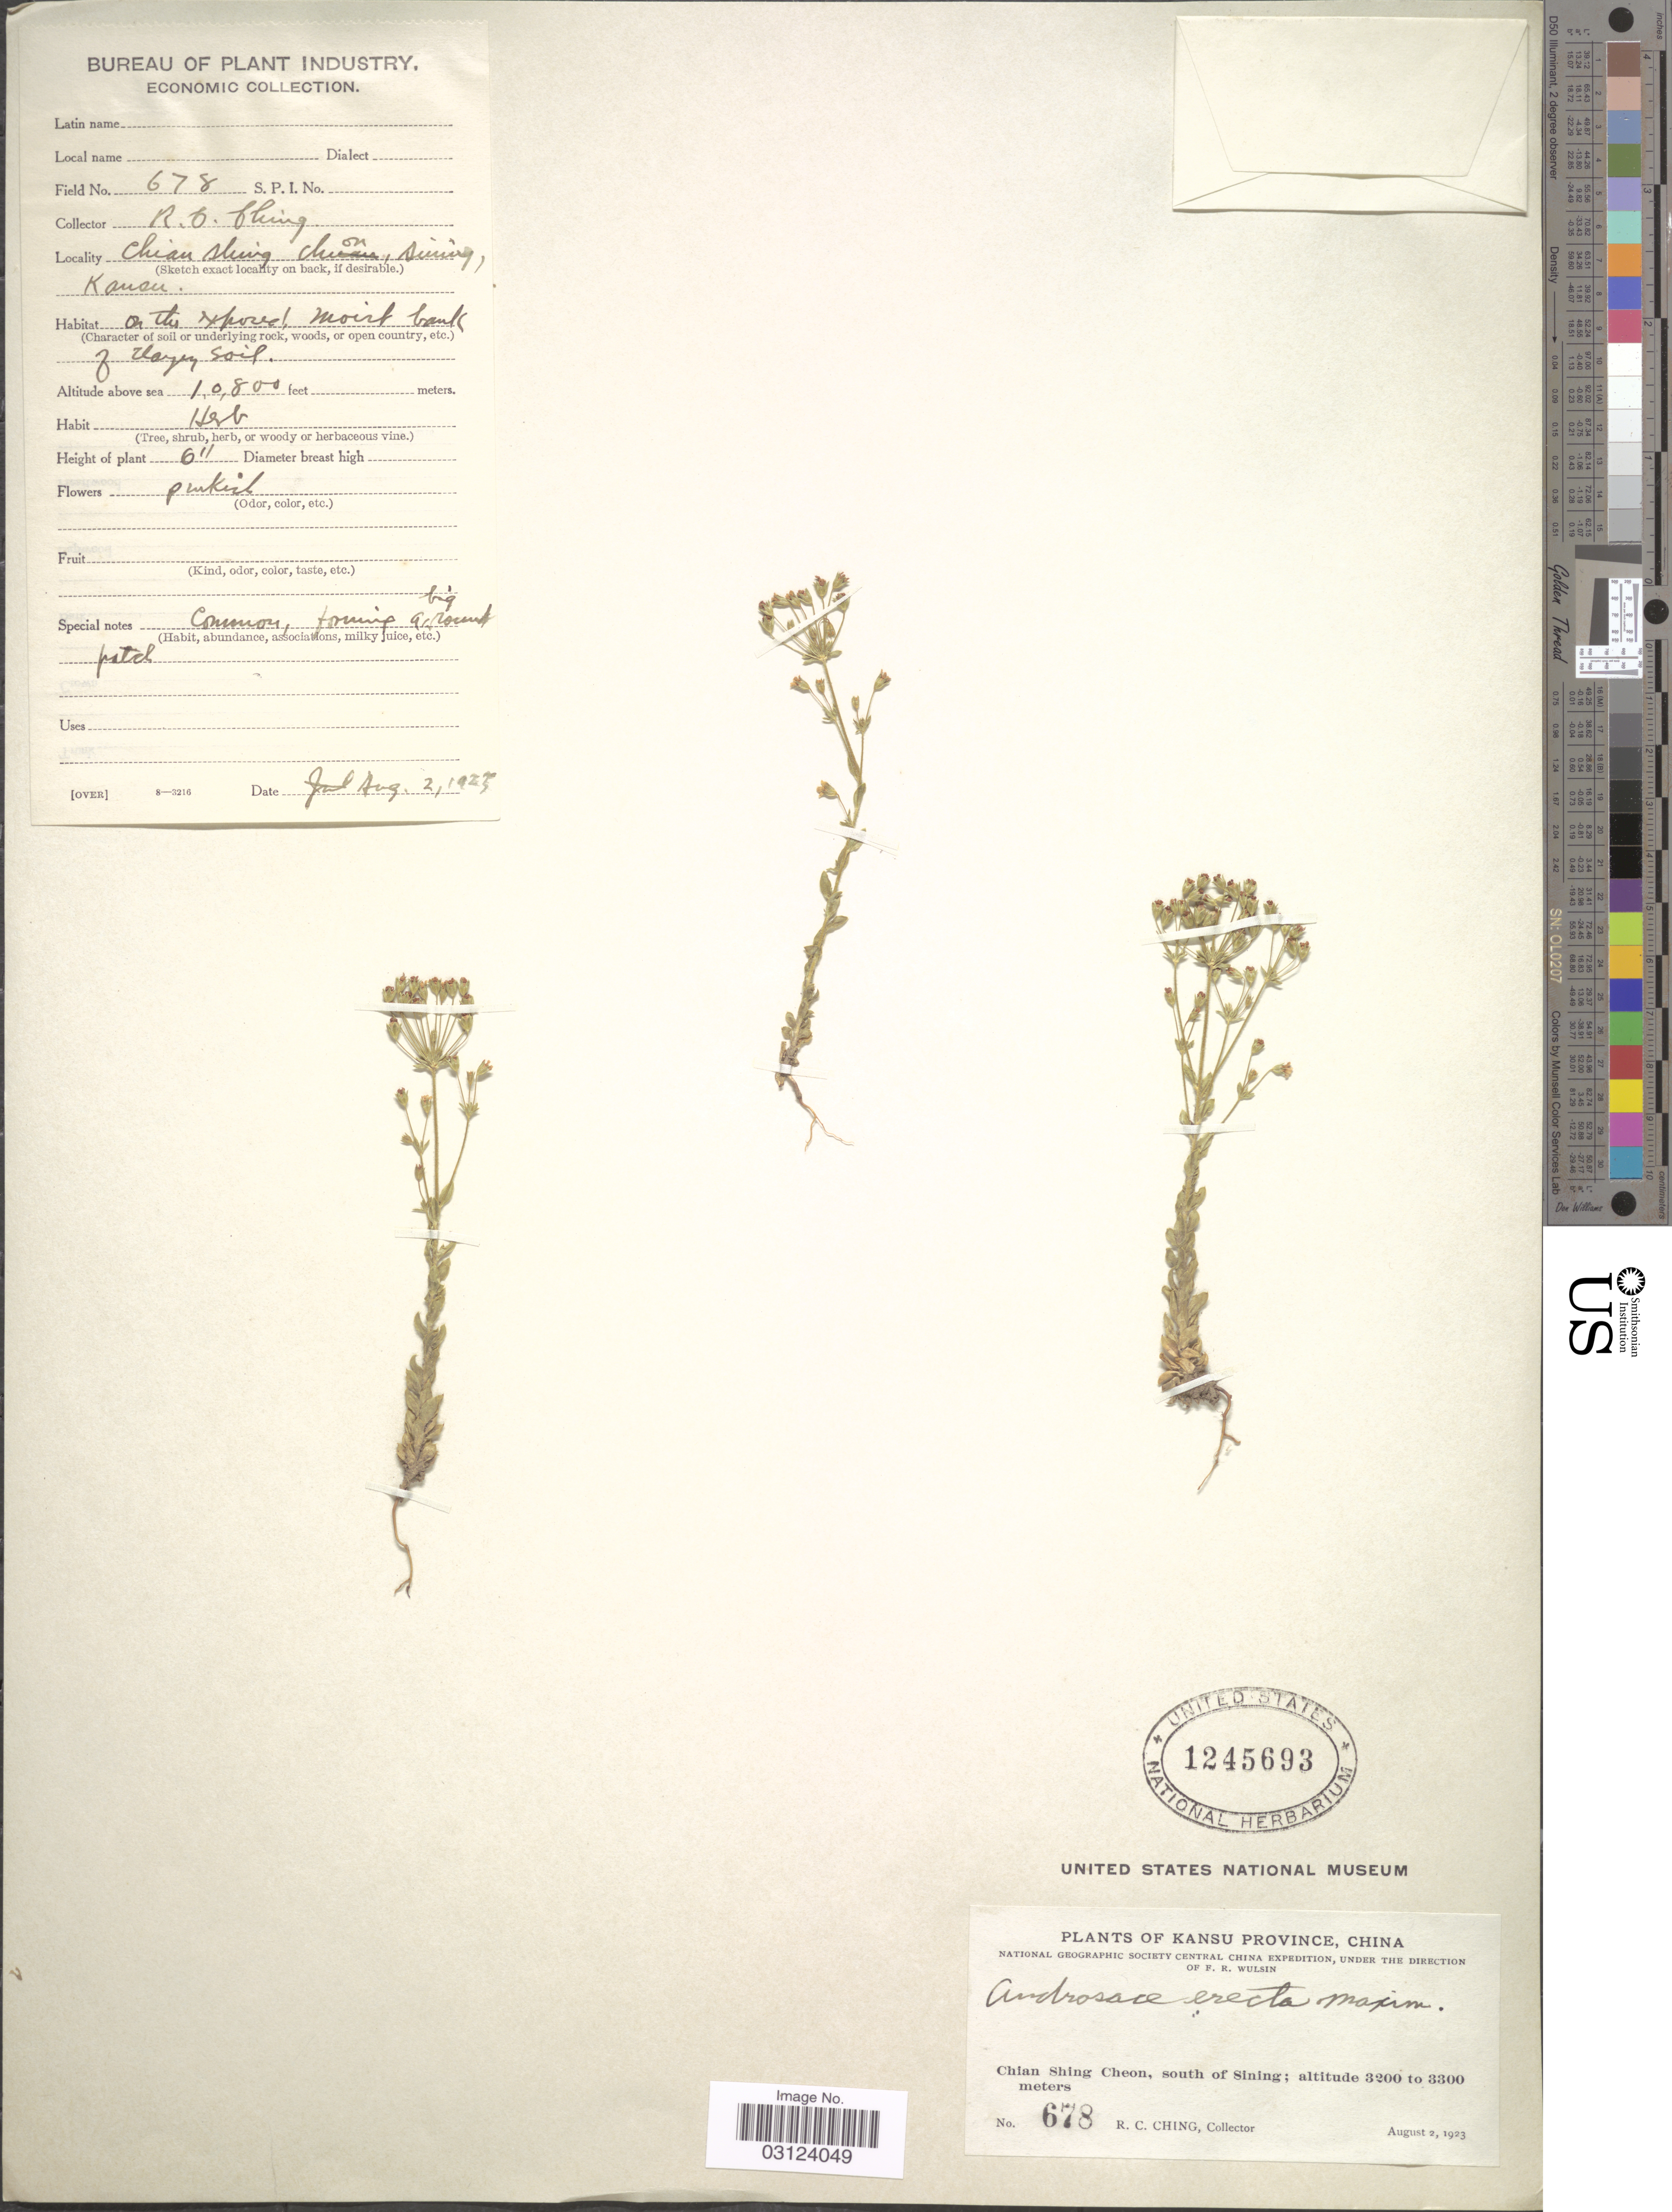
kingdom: Plantae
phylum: Tracheophyta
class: Magnoliopsida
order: Ericales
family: Primulaceae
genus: Androsace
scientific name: Androsace erecta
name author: Maxim.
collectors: R. C. Ching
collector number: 678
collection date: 1923-08-02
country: China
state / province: Gansu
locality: Kansu Province, China, Chiang Shing Cheon, south of Sining.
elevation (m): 3292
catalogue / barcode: US 1245693